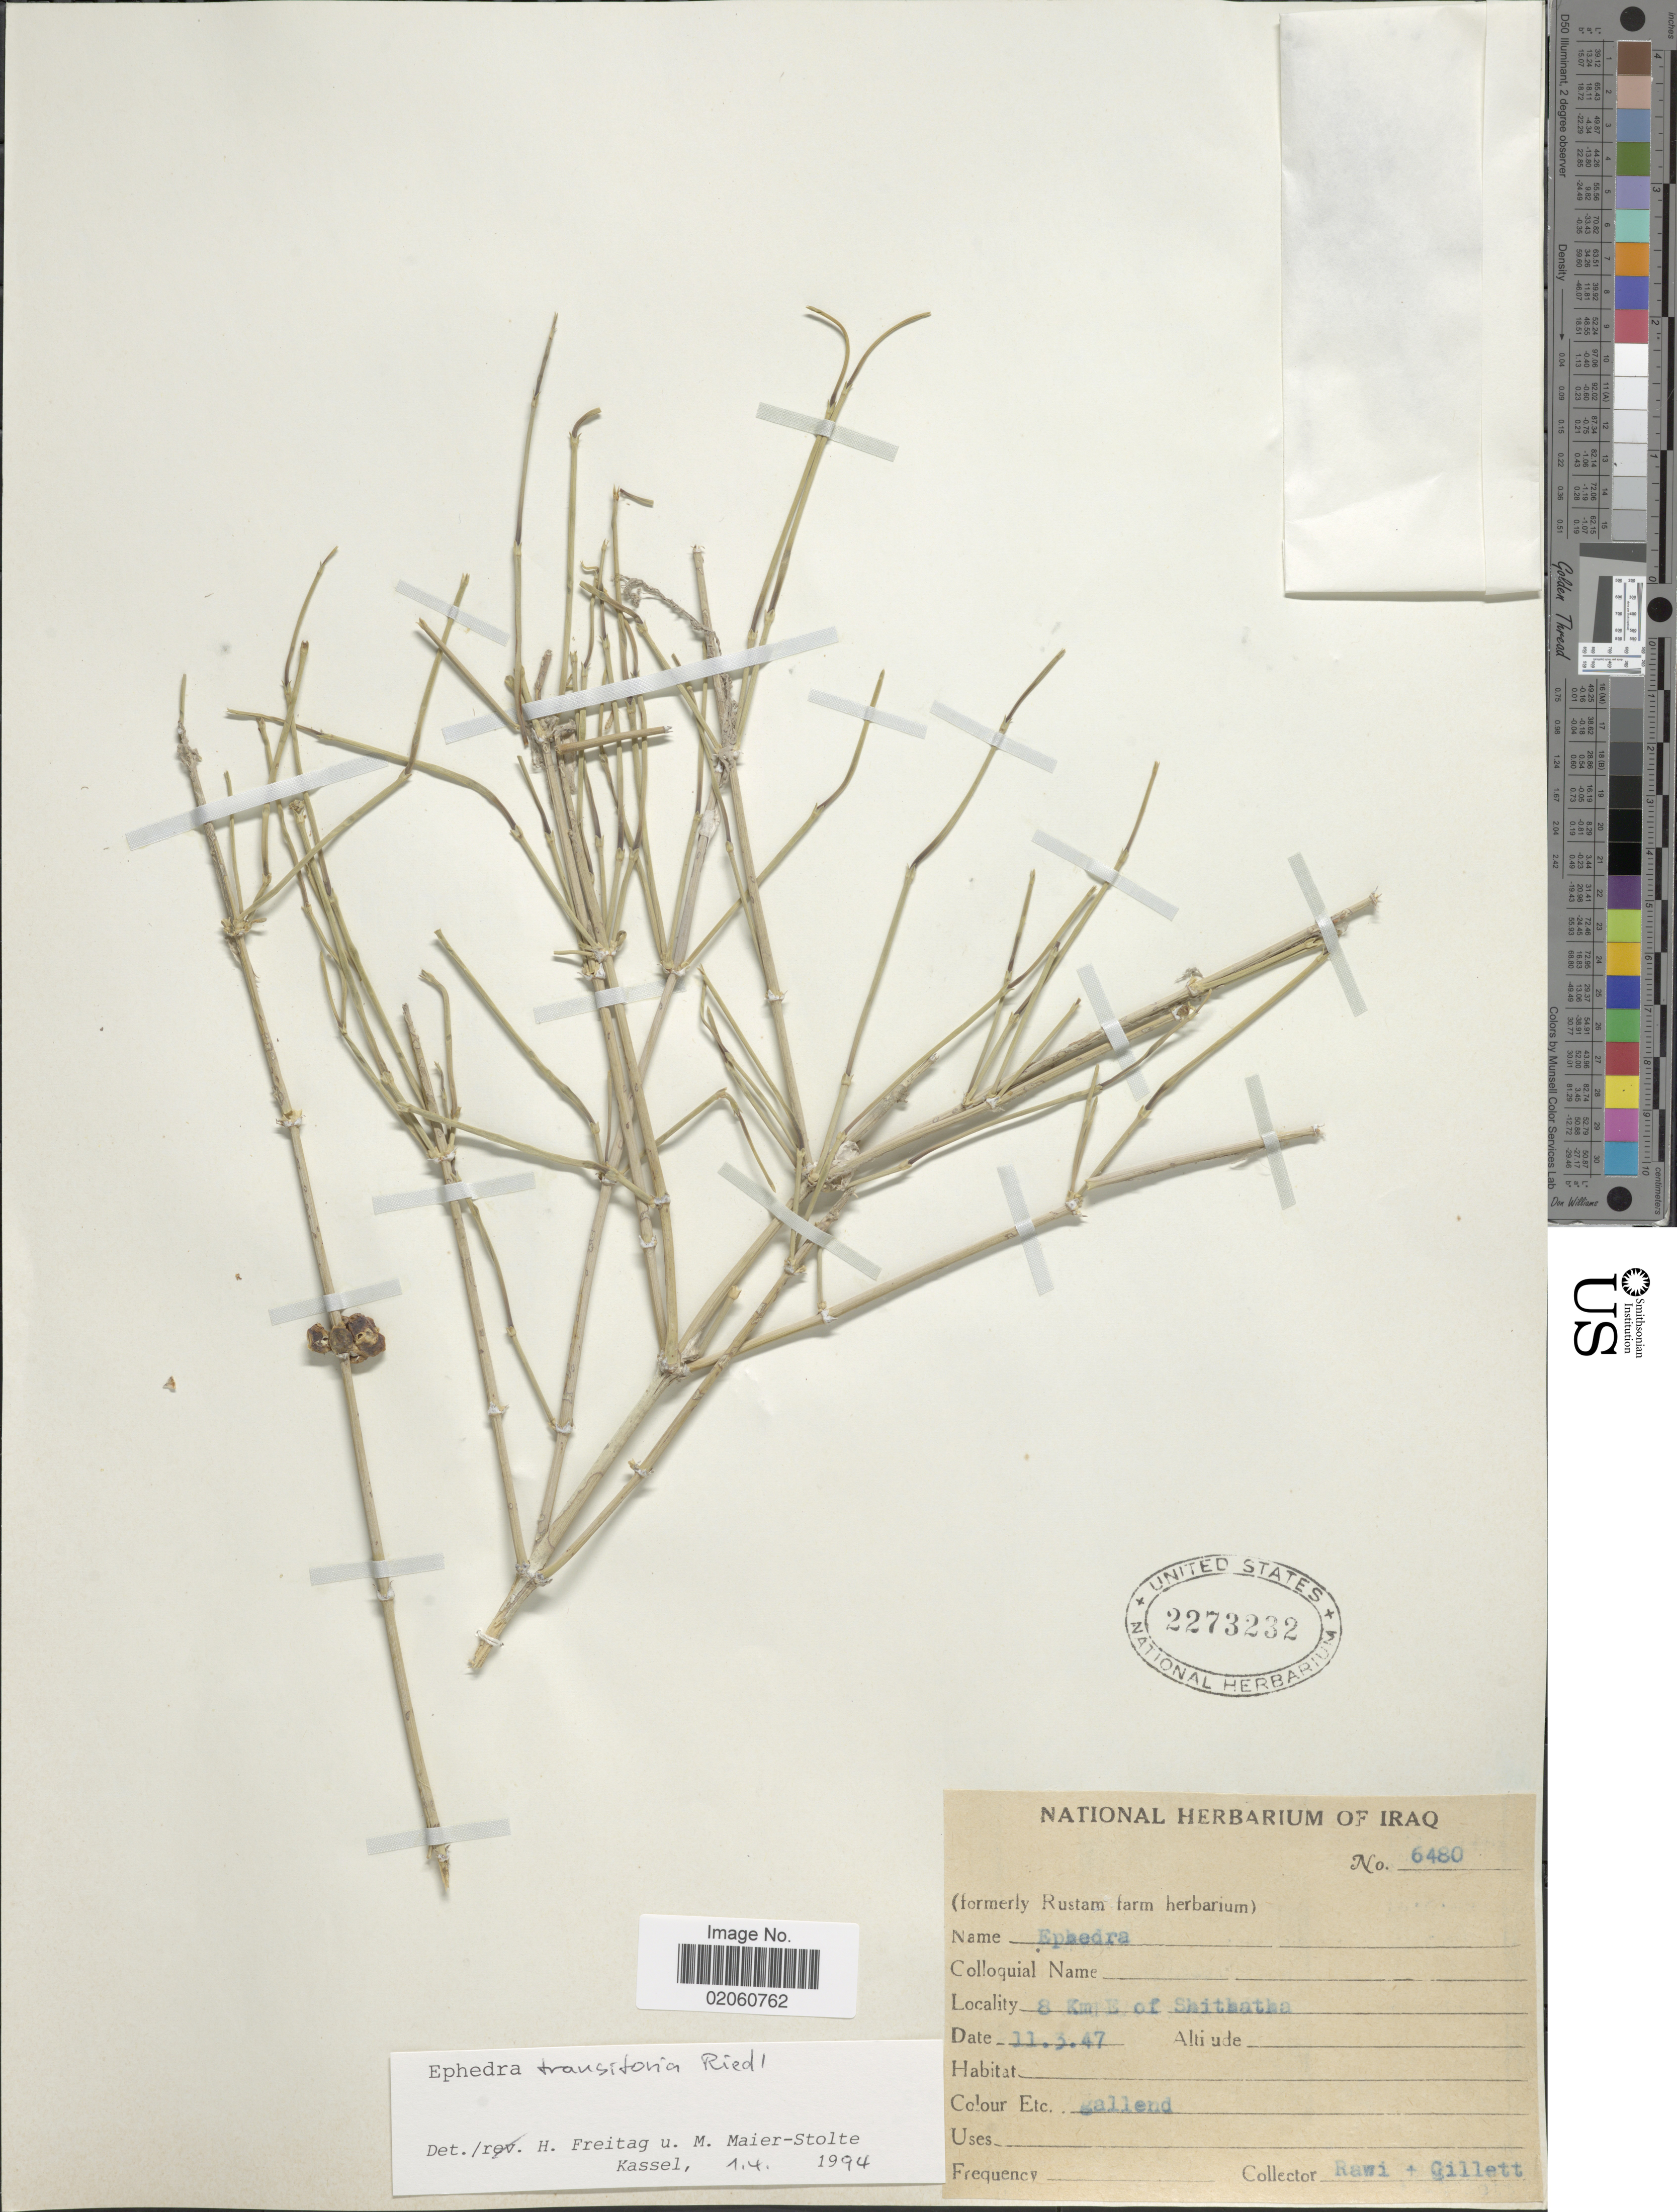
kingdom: Plantae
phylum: Tracheophyta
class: Gnetopsida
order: Ephedrales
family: Ephedraceae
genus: Ephedra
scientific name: Ephedra transitoria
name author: Riedl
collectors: -. Rawi & Gillett, --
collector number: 6480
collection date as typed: Transcribed d/m/y: 11/3/47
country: Iraq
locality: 8 Km E of Shithatha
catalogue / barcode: US 2273232